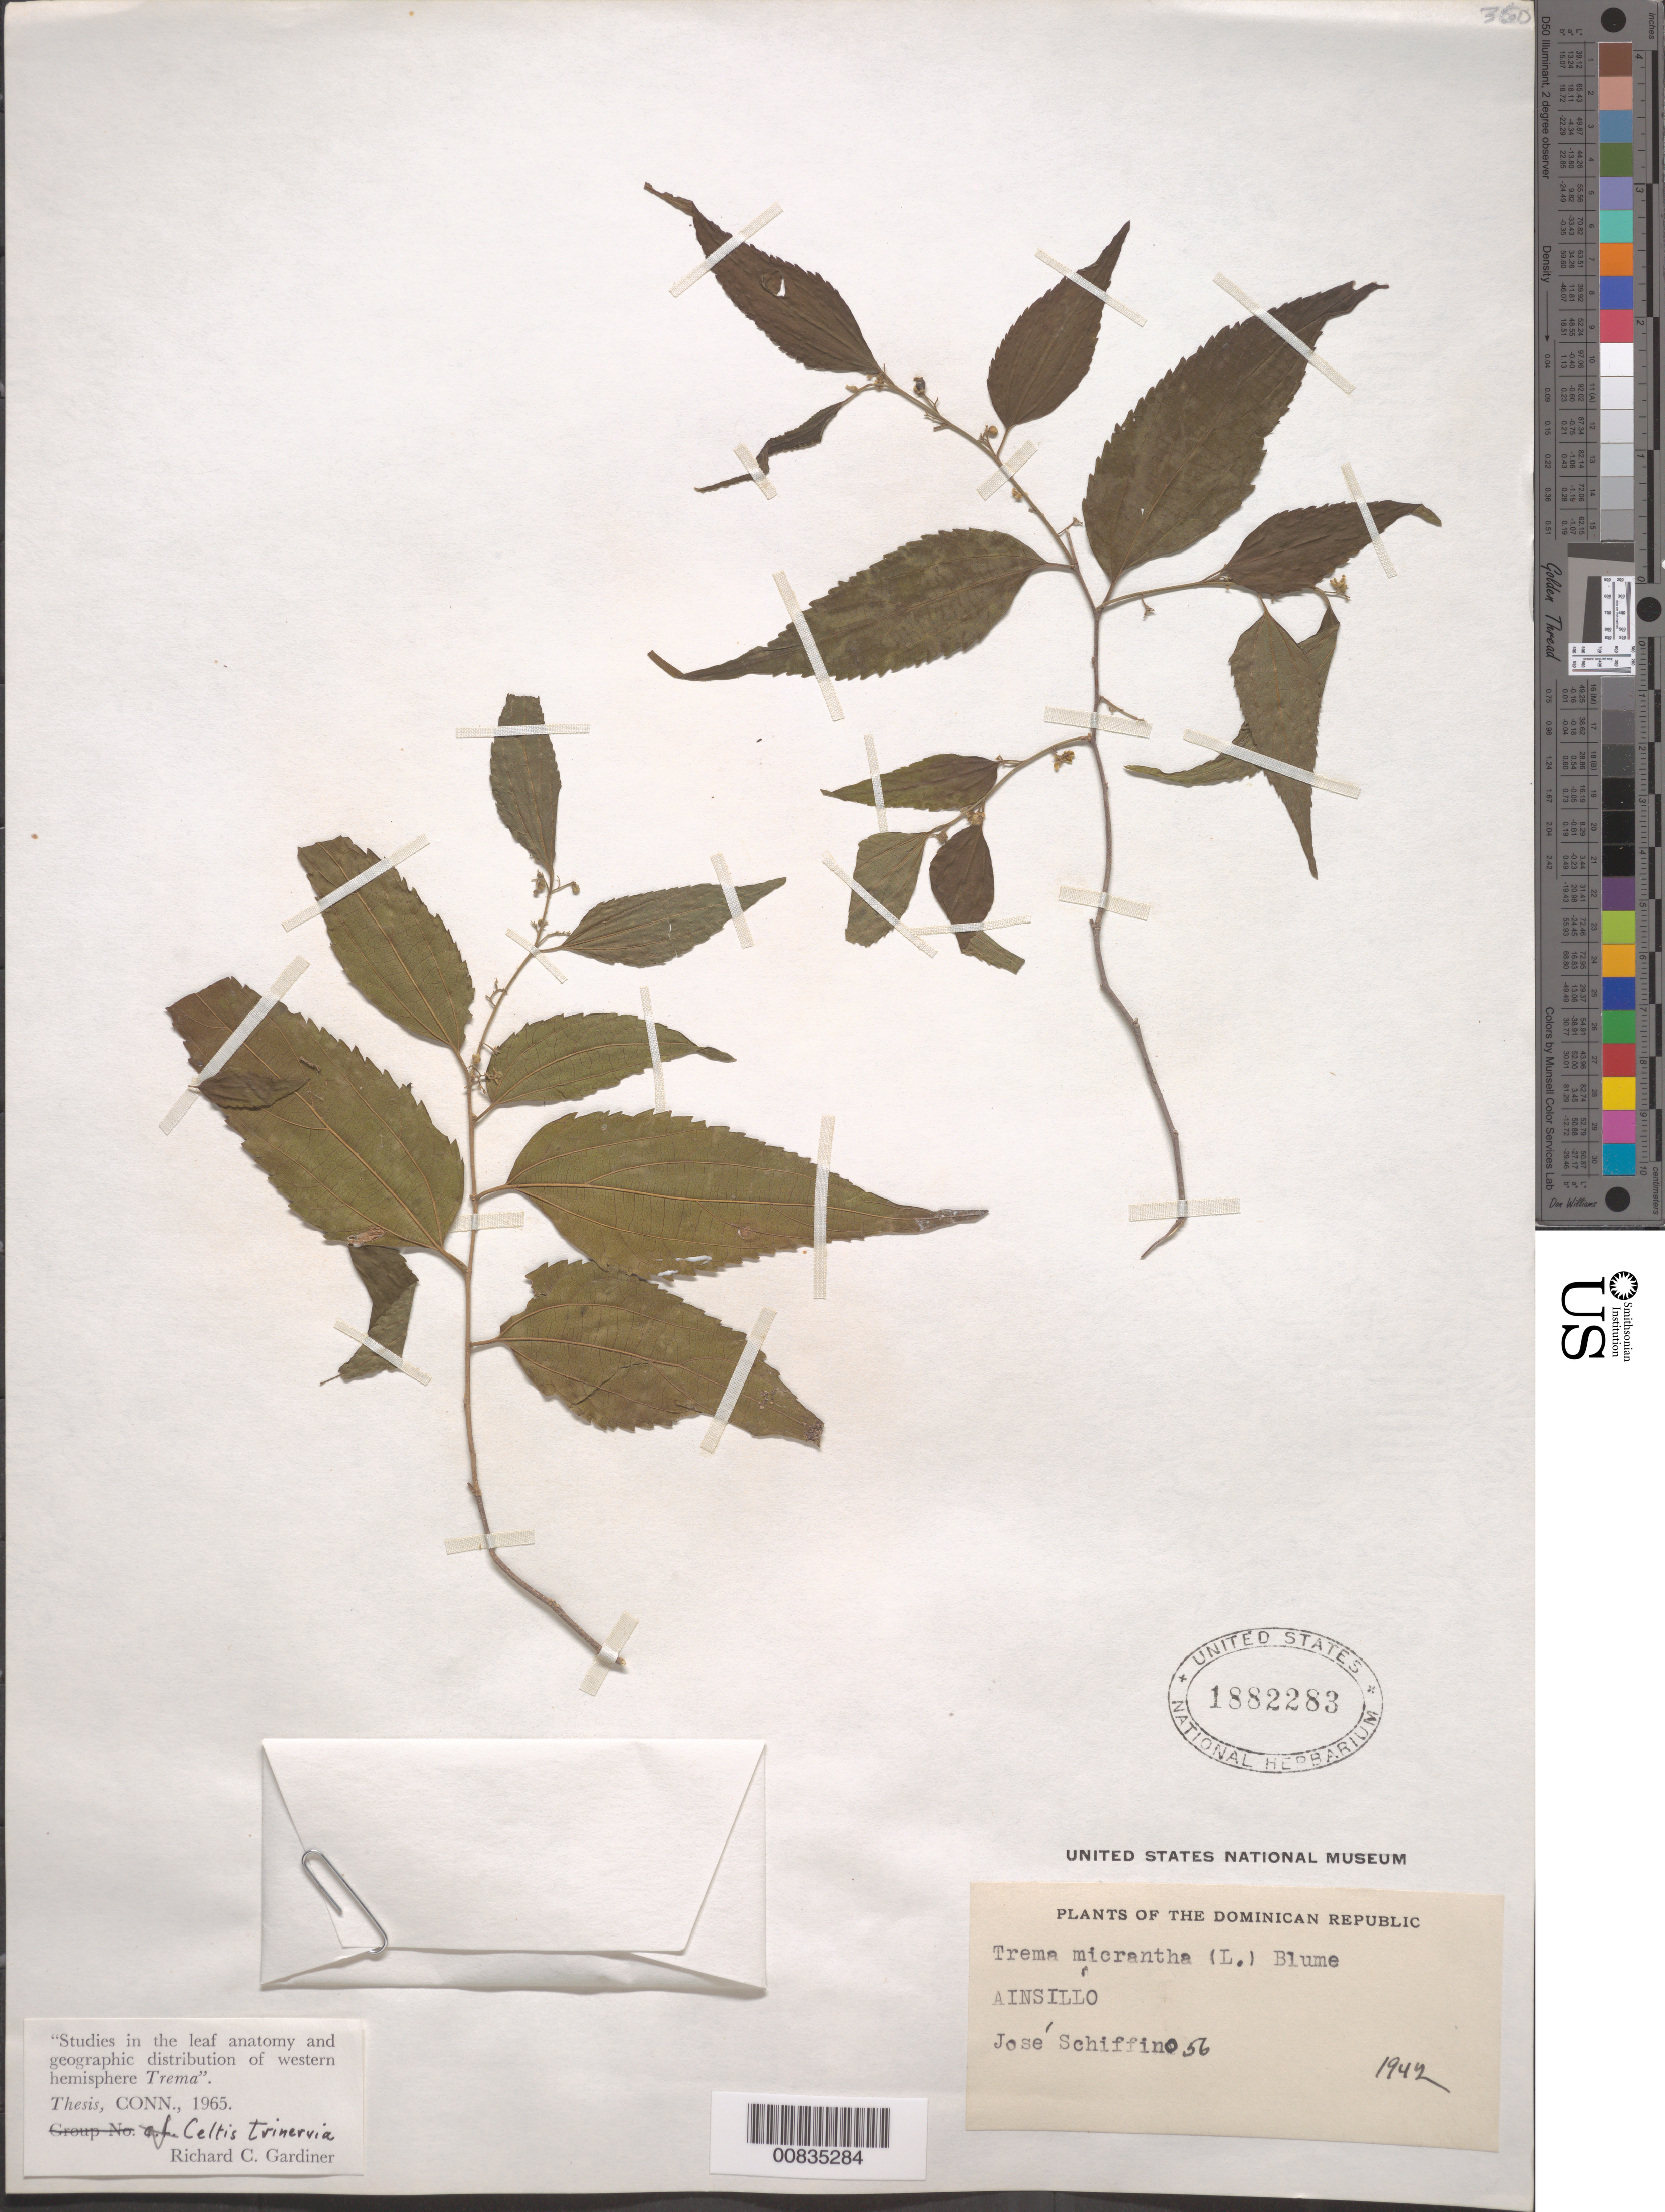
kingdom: Plantae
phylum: Tracheophyta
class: Magnoliopsida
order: Rosales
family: Cannabaceae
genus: Celtis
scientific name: Celtis trinervia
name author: Lam.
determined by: Gardiner, R. G.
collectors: -. Schiffino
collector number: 56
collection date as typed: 1942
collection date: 1942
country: Dominican Republic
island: Hispaniola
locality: Dominican Republic.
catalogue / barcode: US 1882283